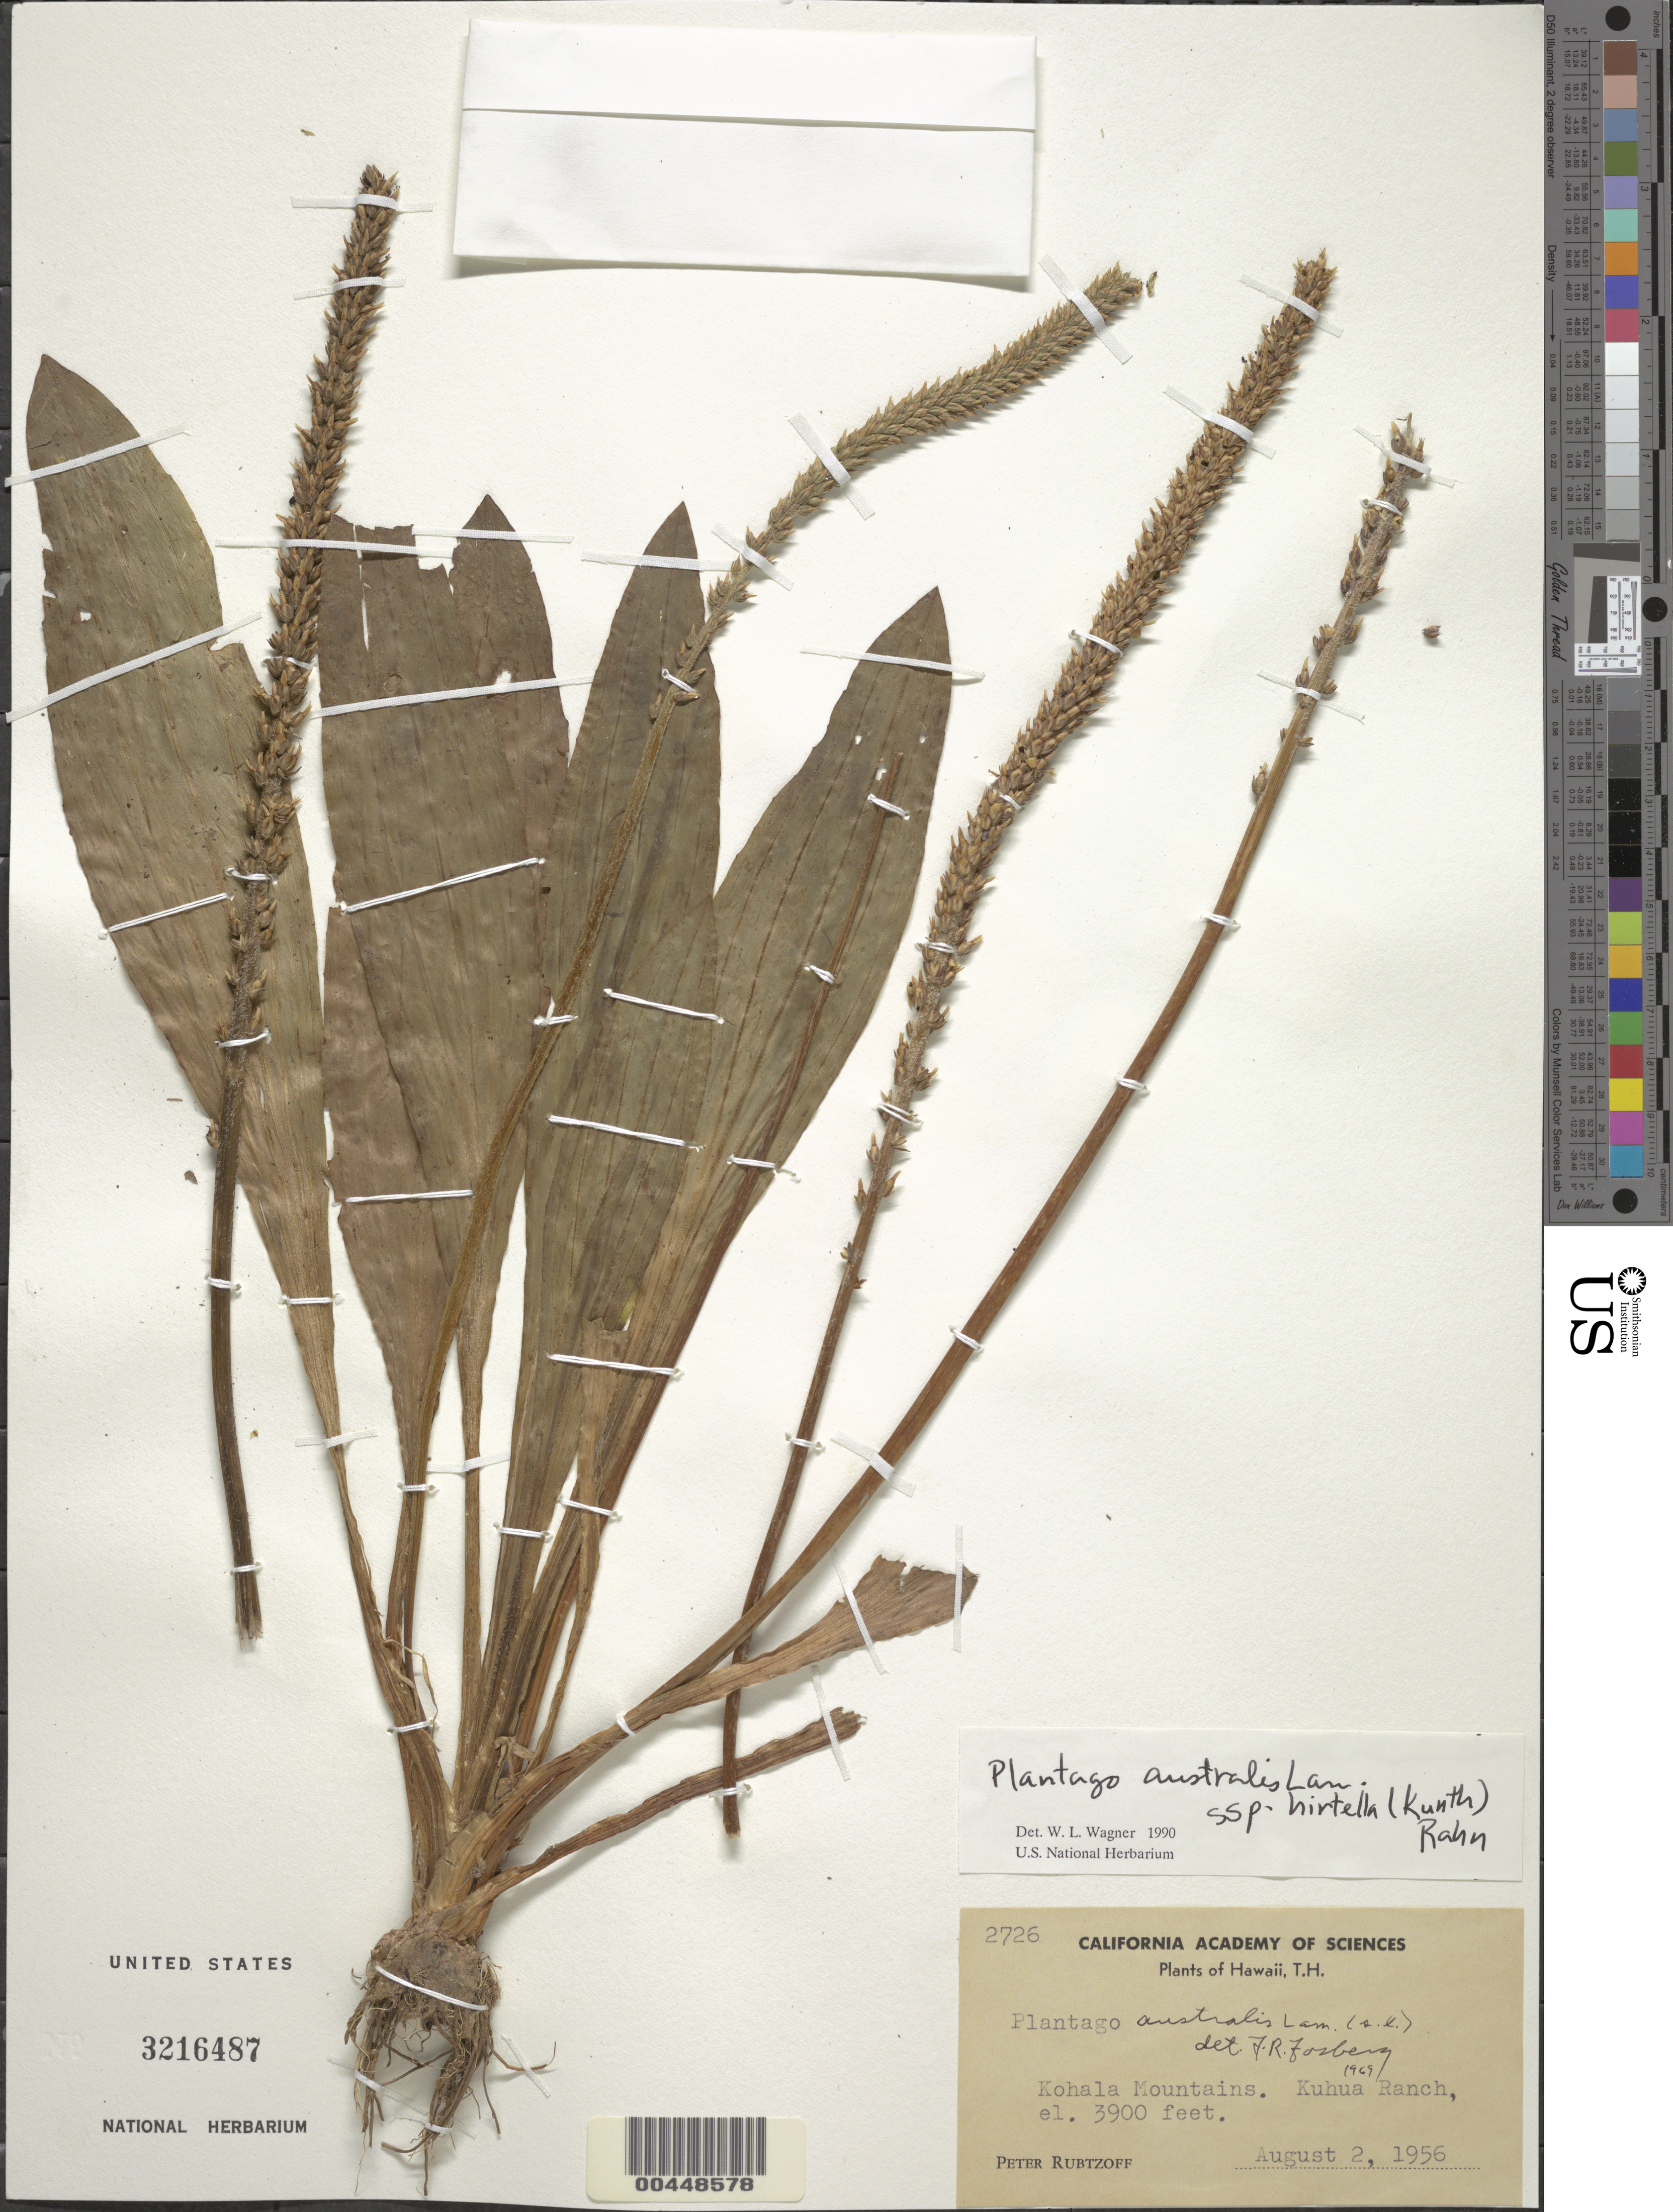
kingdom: Plantae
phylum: Tracheophyta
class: Magnoliopsida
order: Lamiales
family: Plantaginaceae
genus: Plantago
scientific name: Plantago australis subsp. hirtella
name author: (Kunth) Rahn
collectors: P. Rubtzoff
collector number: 2726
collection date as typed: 2 Aug 1956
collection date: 1956-08-02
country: United States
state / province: Hawaii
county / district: Hawaii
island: Hawaii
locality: Kohala Mts., Kuhua Ranch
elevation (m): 1189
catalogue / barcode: US 3216487